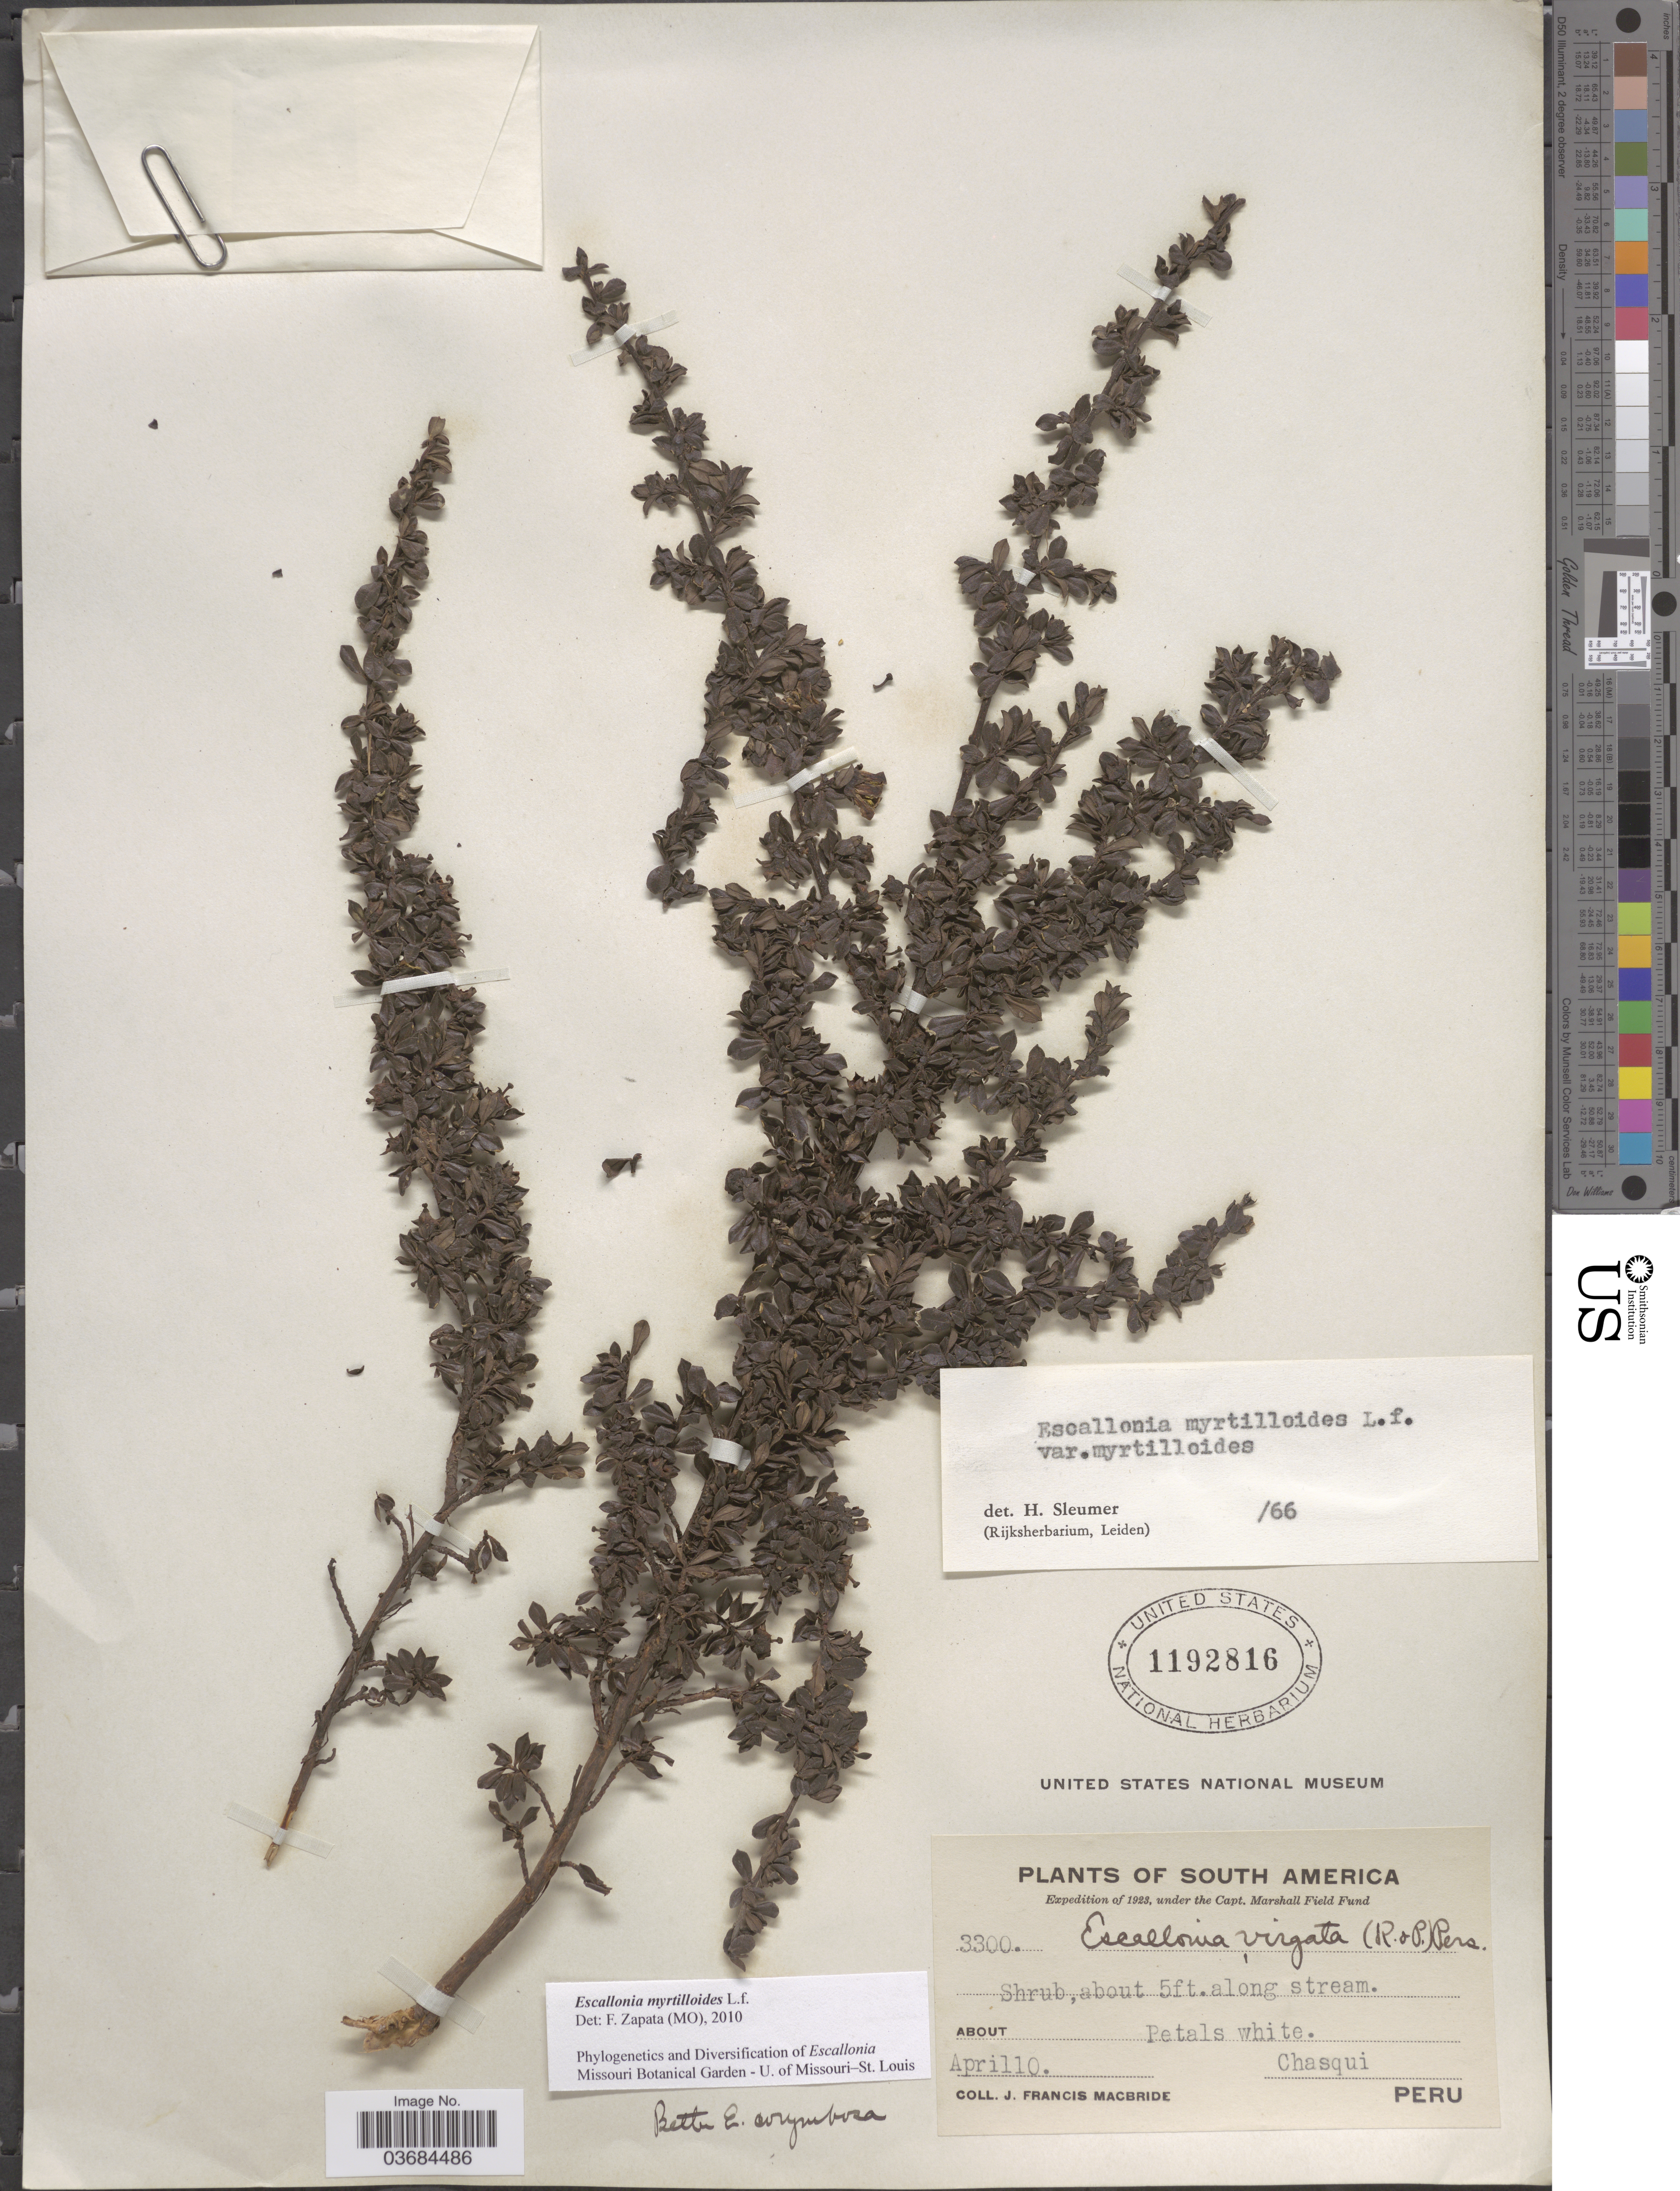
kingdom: Plantae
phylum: Tracheophyta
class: Magnoliopsida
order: Escalloniales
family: Escalloniaceae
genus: Escallonia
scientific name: Escallonia myrtilloides var. myrtilloides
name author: L. f.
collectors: J. F. Macbride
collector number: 3300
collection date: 1923-04-10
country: Peru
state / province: Huánuco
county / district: Ambo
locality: Expedition of 1923. Chasqui.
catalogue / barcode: US 1192816